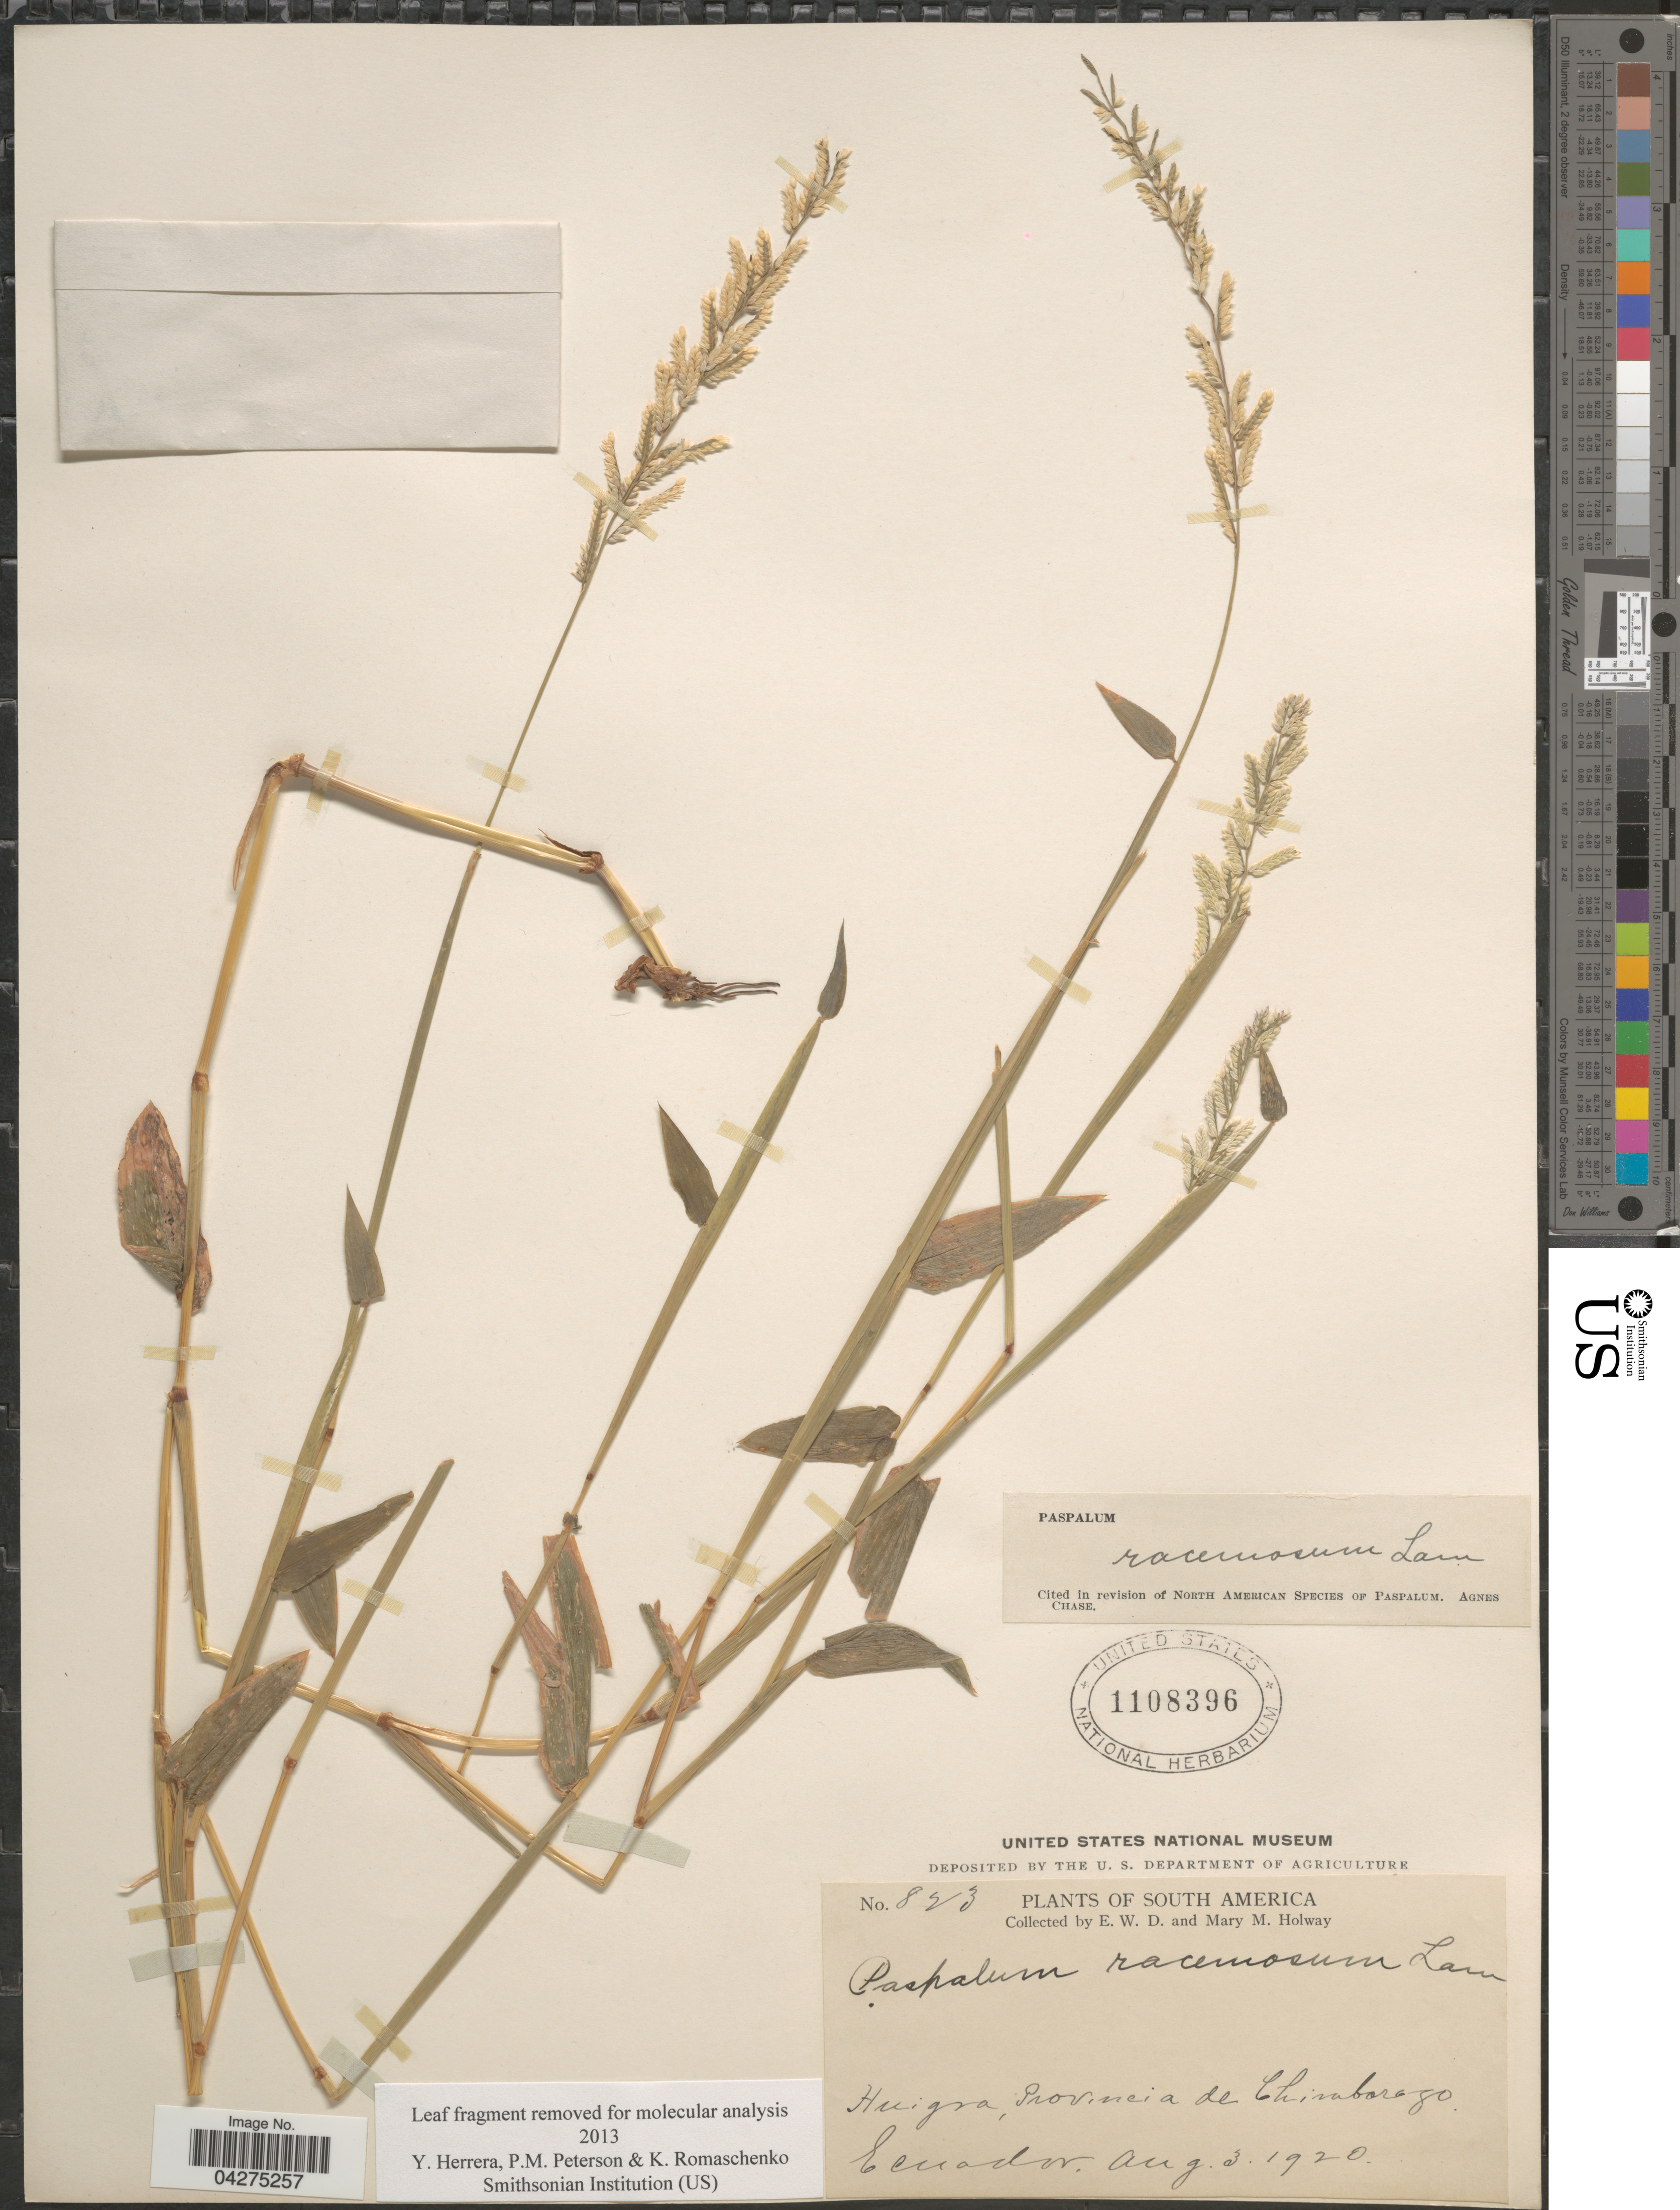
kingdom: Plantae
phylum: Tracheophyta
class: Liliopsida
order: Poales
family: Poaceae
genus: Paspalum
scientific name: Paspalum racemosum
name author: Lam.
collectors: E. W. D. Holway & M. M. Holway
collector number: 823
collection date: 1920-08-03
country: Ecuador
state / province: Chimborazo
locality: Huigra.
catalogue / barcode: US 1108396